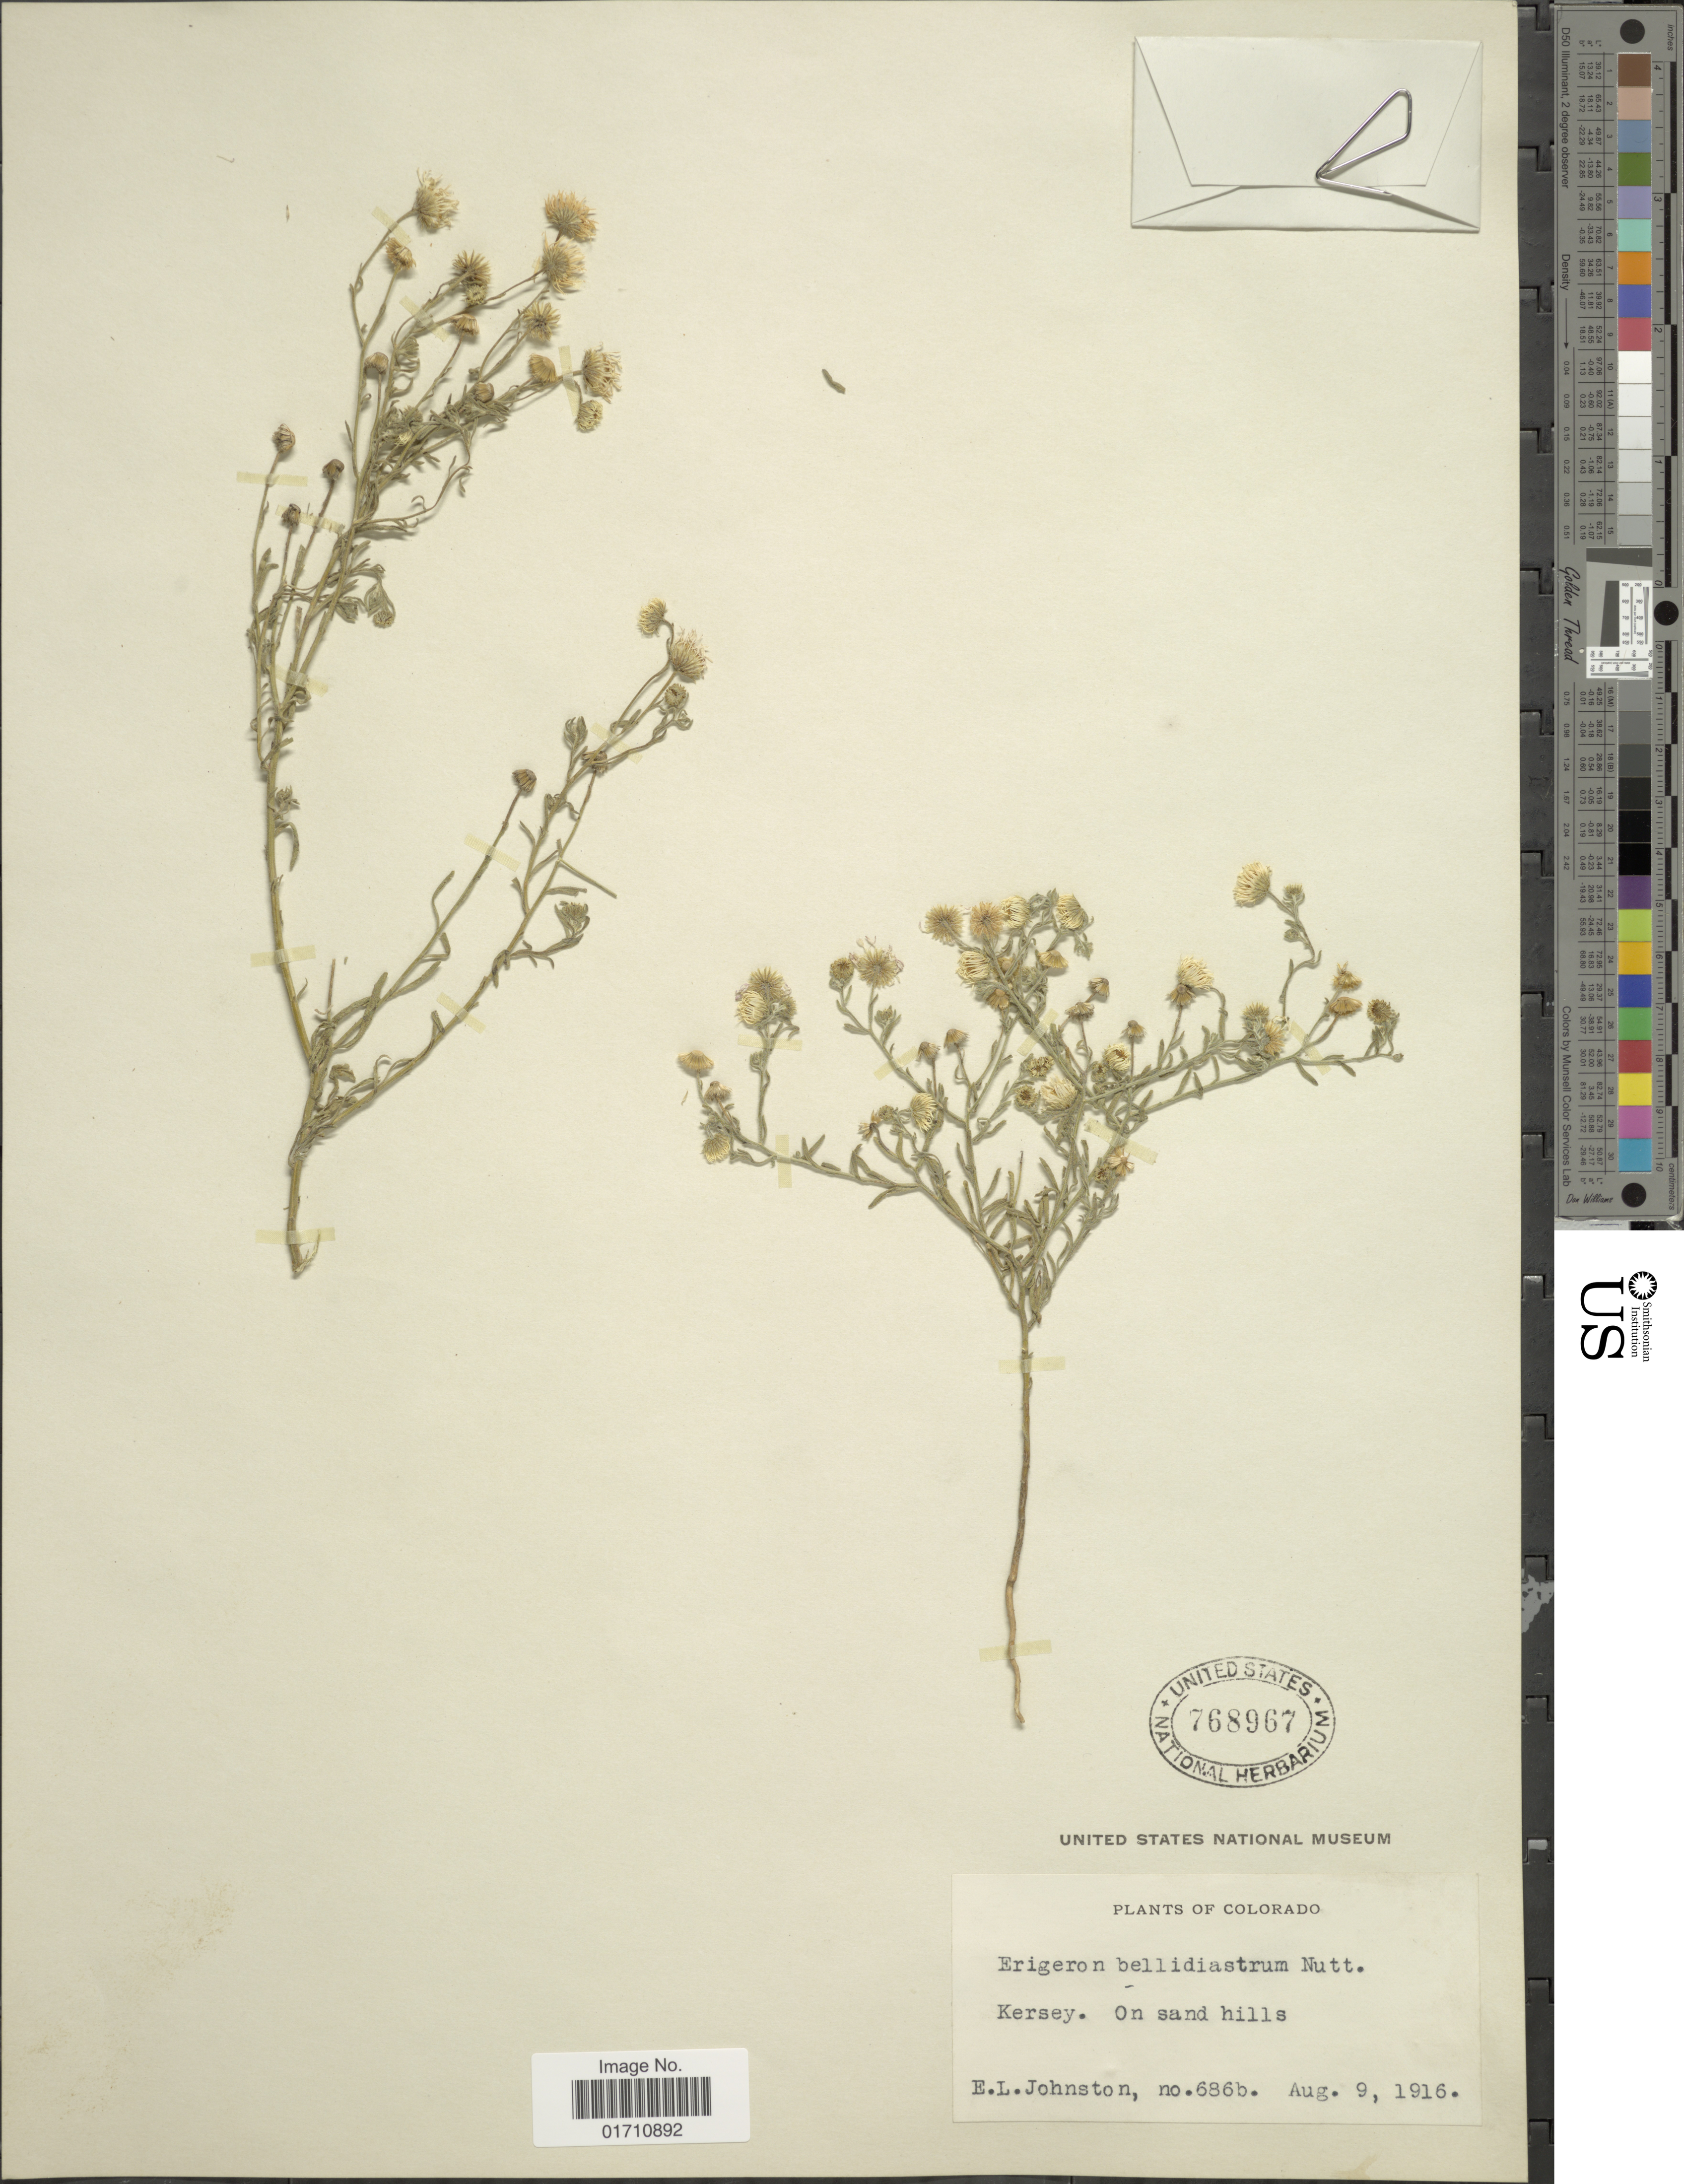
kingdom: Plantae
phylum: Tracheophyta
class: Magnoliopsida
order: Asterales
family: Asteraceae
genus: Erigeron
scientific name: Erigeron bellidiastrum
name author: Nutt.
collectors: E. L. Johnston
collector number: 686b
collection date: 1916-08-09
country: United States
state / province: Colorado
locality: Kersey. On sand hills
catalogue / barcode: US 768967